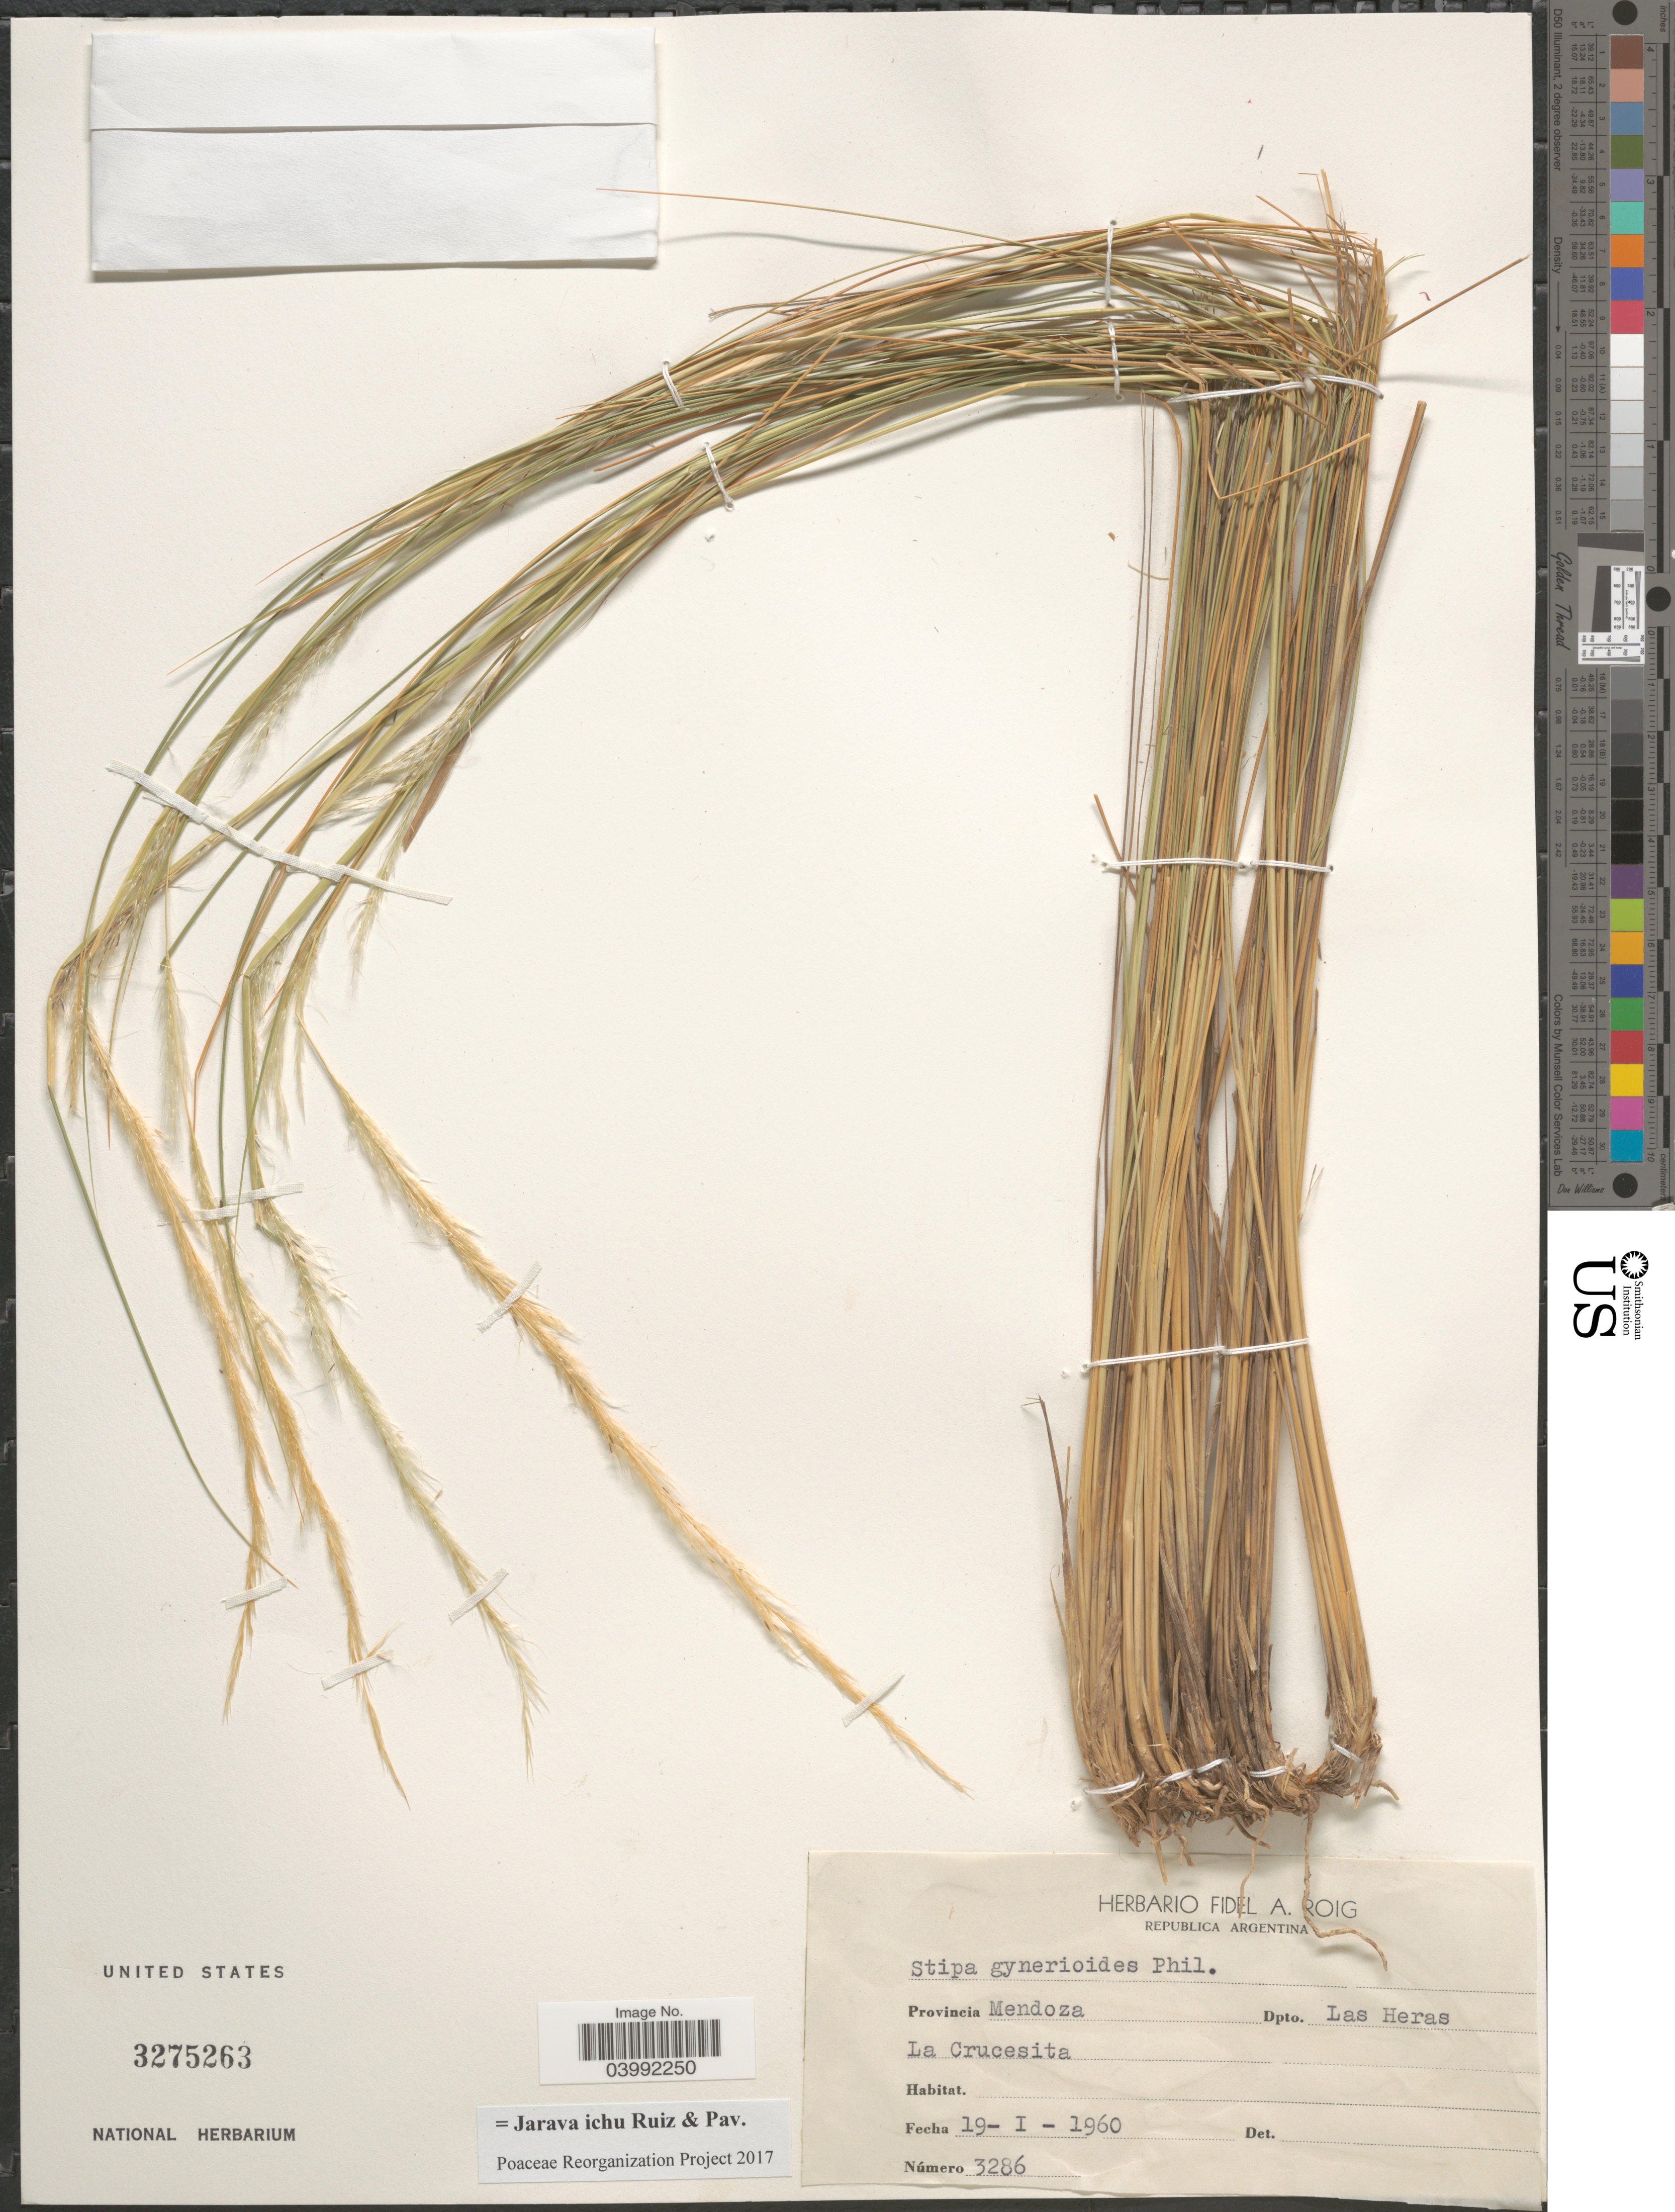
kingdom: Plantae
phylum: Tracheophyta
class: Liliopsida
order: Poales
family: Poaceae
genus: Jarava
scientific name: Jarava ichu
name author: Ruiz & Pav.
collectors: Ex Herb. Fidel A. Roig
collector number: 3286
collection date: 1960-01-19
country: Argentina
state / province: Mendoza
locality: Dpto. Las Heras. La Crucesita.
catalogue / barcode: US 3275263